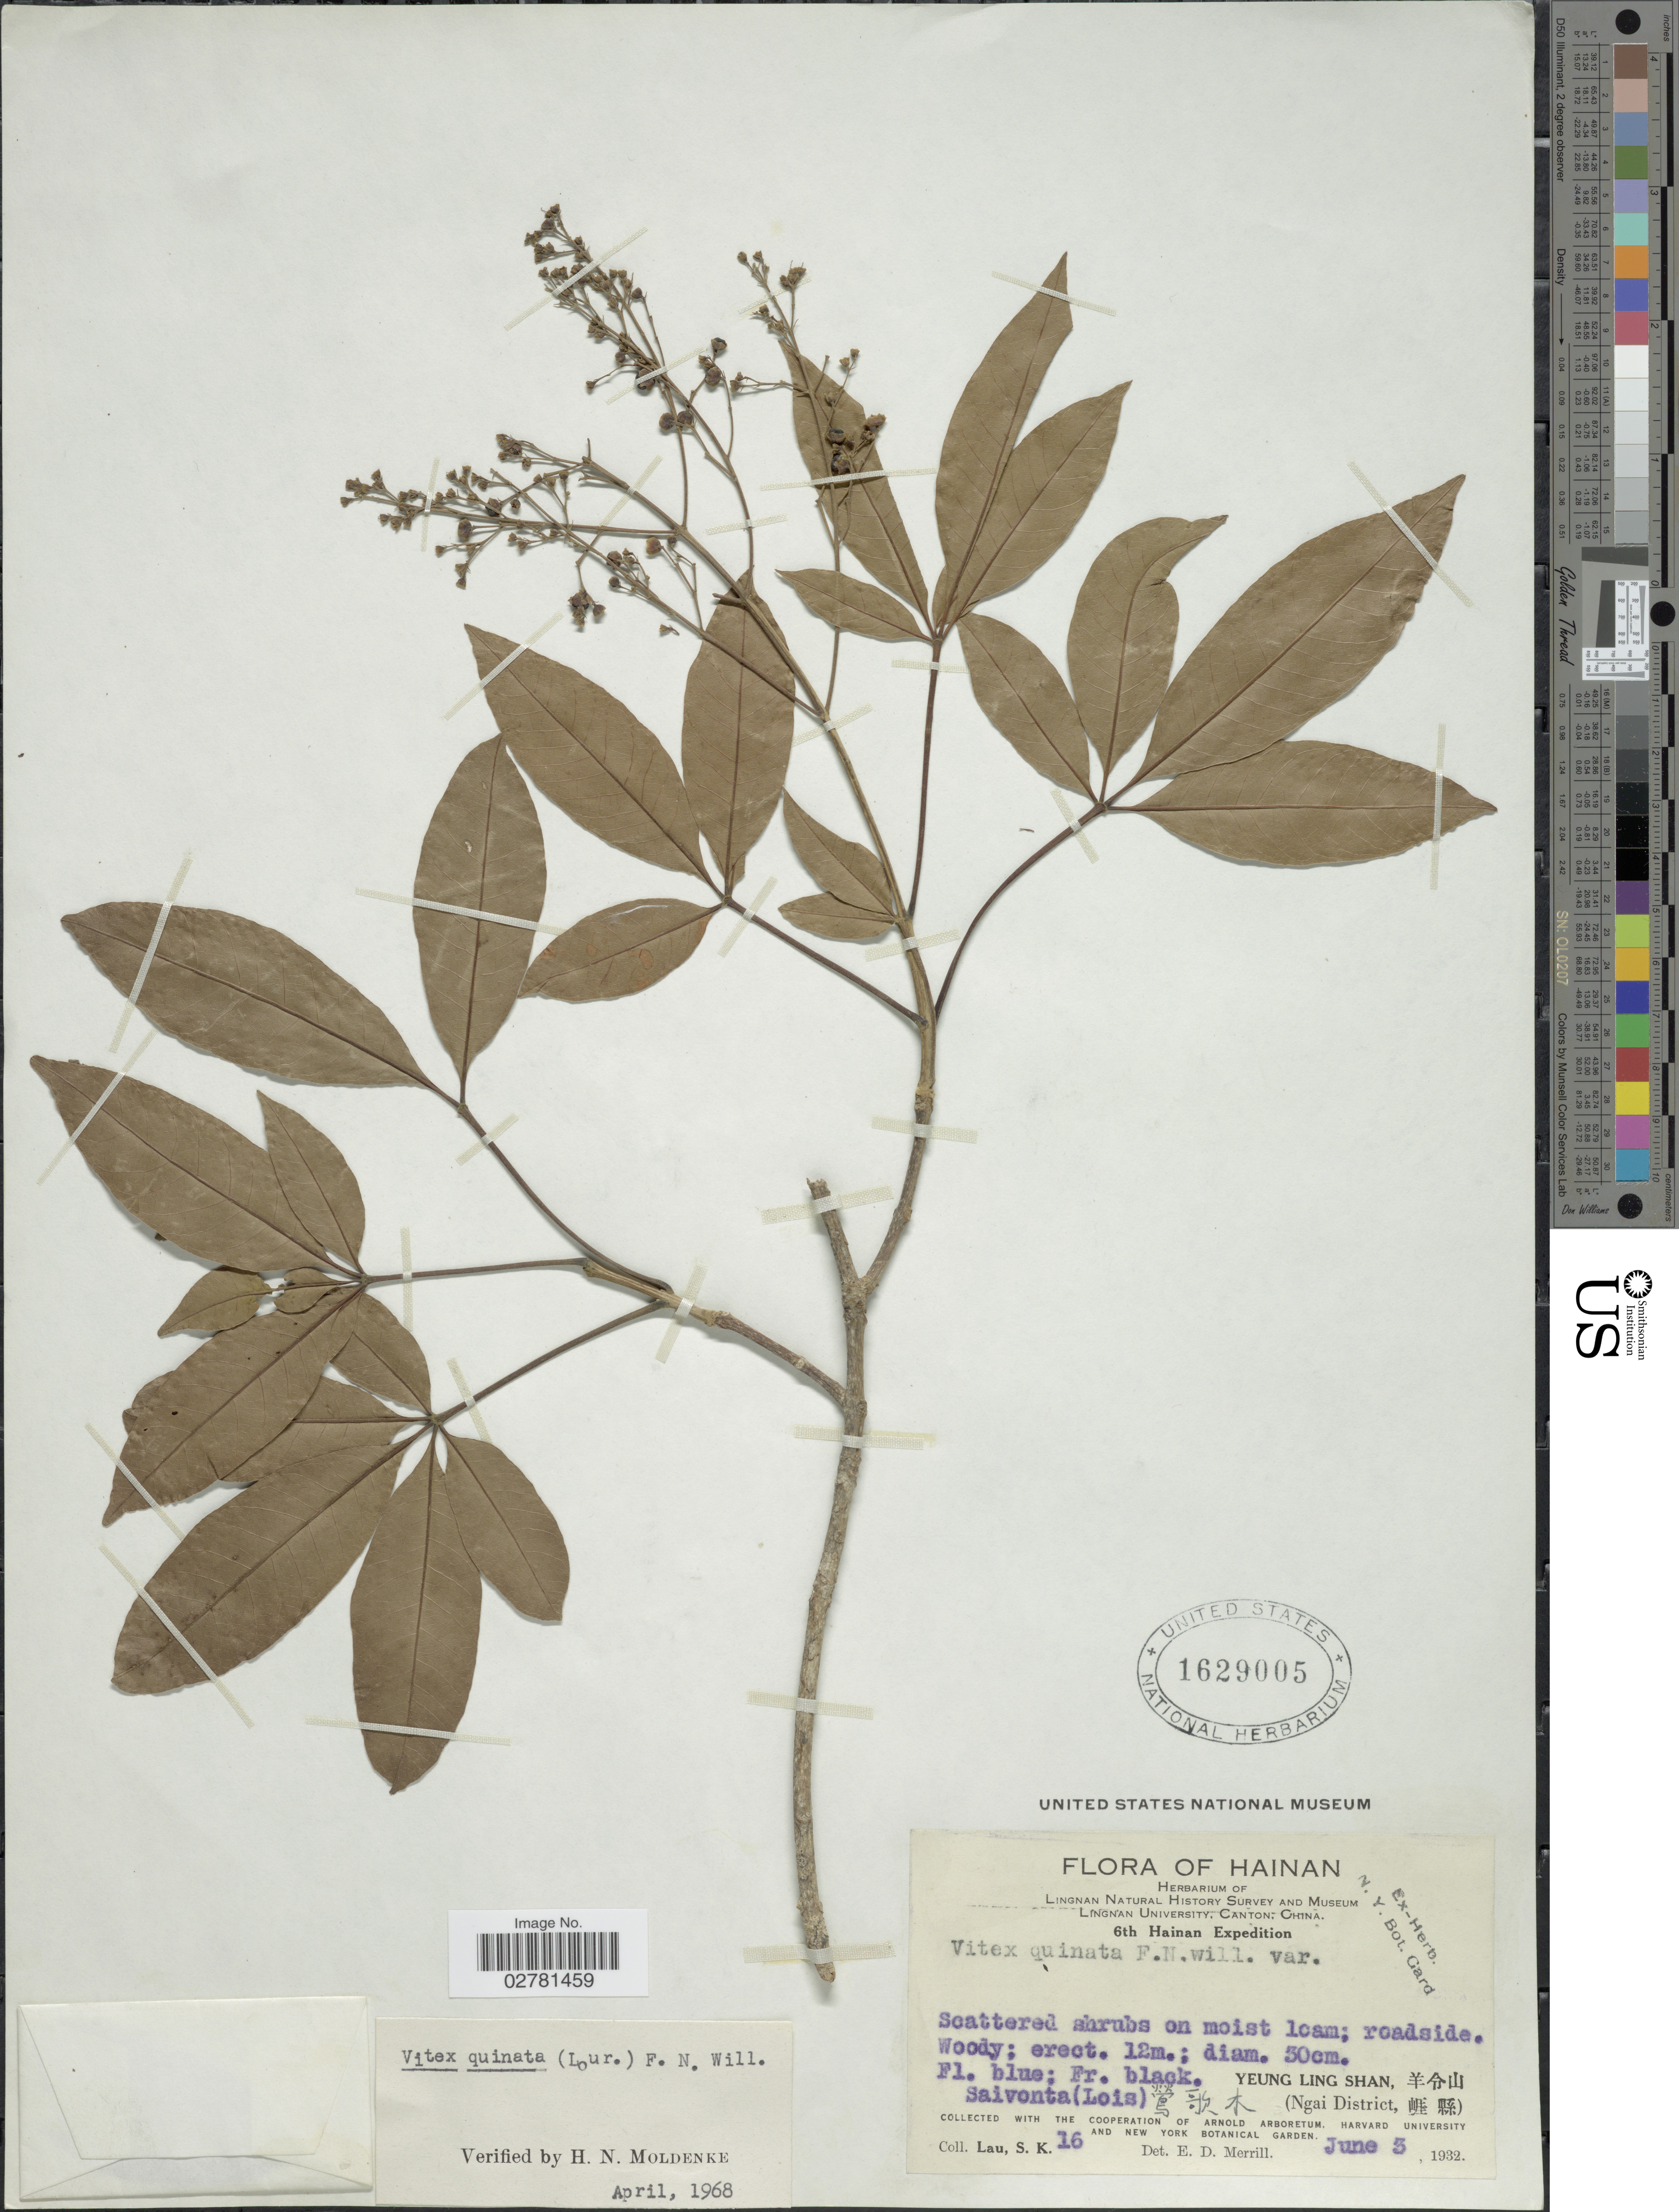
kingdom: Plantae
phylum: Tracheophyta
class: Magnoliopsida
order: Lamiales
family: Lamiaceae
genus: Vitex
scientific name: Vitex quinata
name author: (Lour.) F.N. Williams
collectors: S. K. Lau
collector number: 16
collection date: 1932-06-03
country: China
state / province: Hainan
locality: Yeung Ling Shan. (Ngai District)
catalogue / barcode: US 1629005